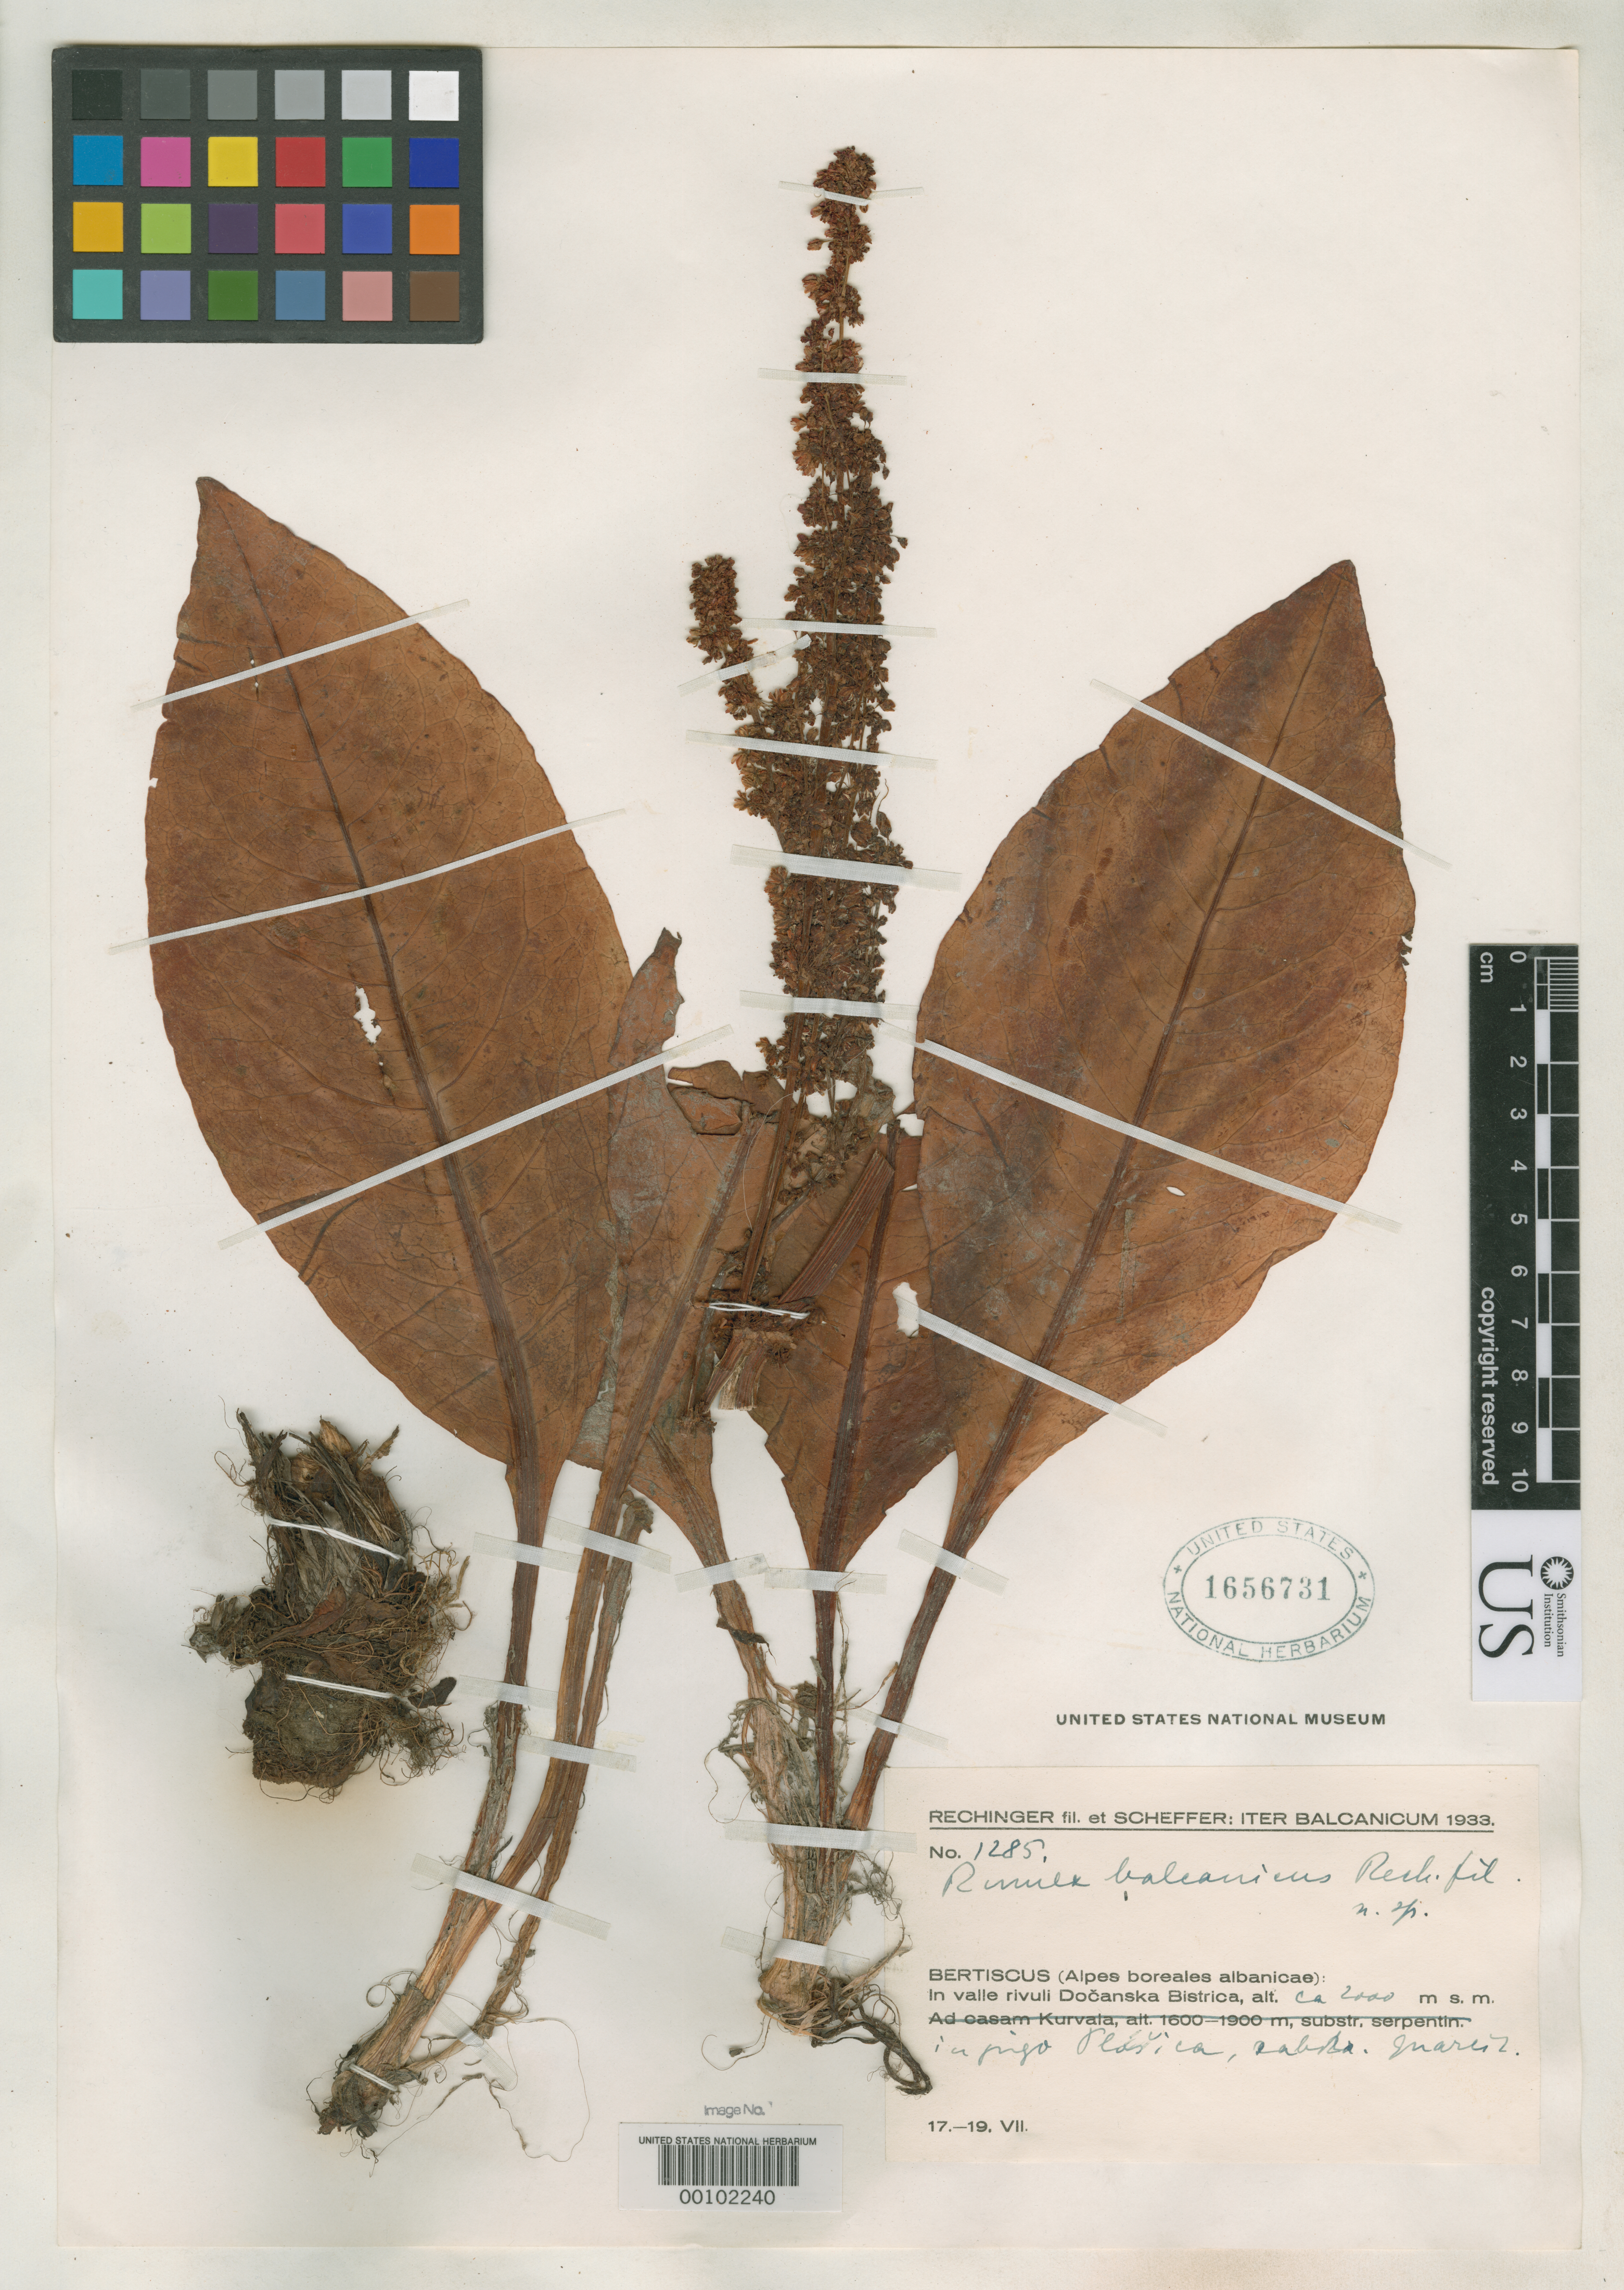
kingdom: Plantae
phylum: Tracheophyta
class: Magnoliopsida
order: Caryophyllales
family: Polygonaceae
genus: Rumex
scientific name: Rumex balcanicus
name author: Rech. f.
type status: Type Collection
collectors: K. H. Rechinger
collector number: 1285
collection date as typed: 17 Jul 1933 to 19 Jul 1933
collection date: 1933-07-17/1933-07-19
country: Albania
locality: Bertiscus, Valle Rivulidocanska Bistrica.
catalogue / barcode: US 1656731